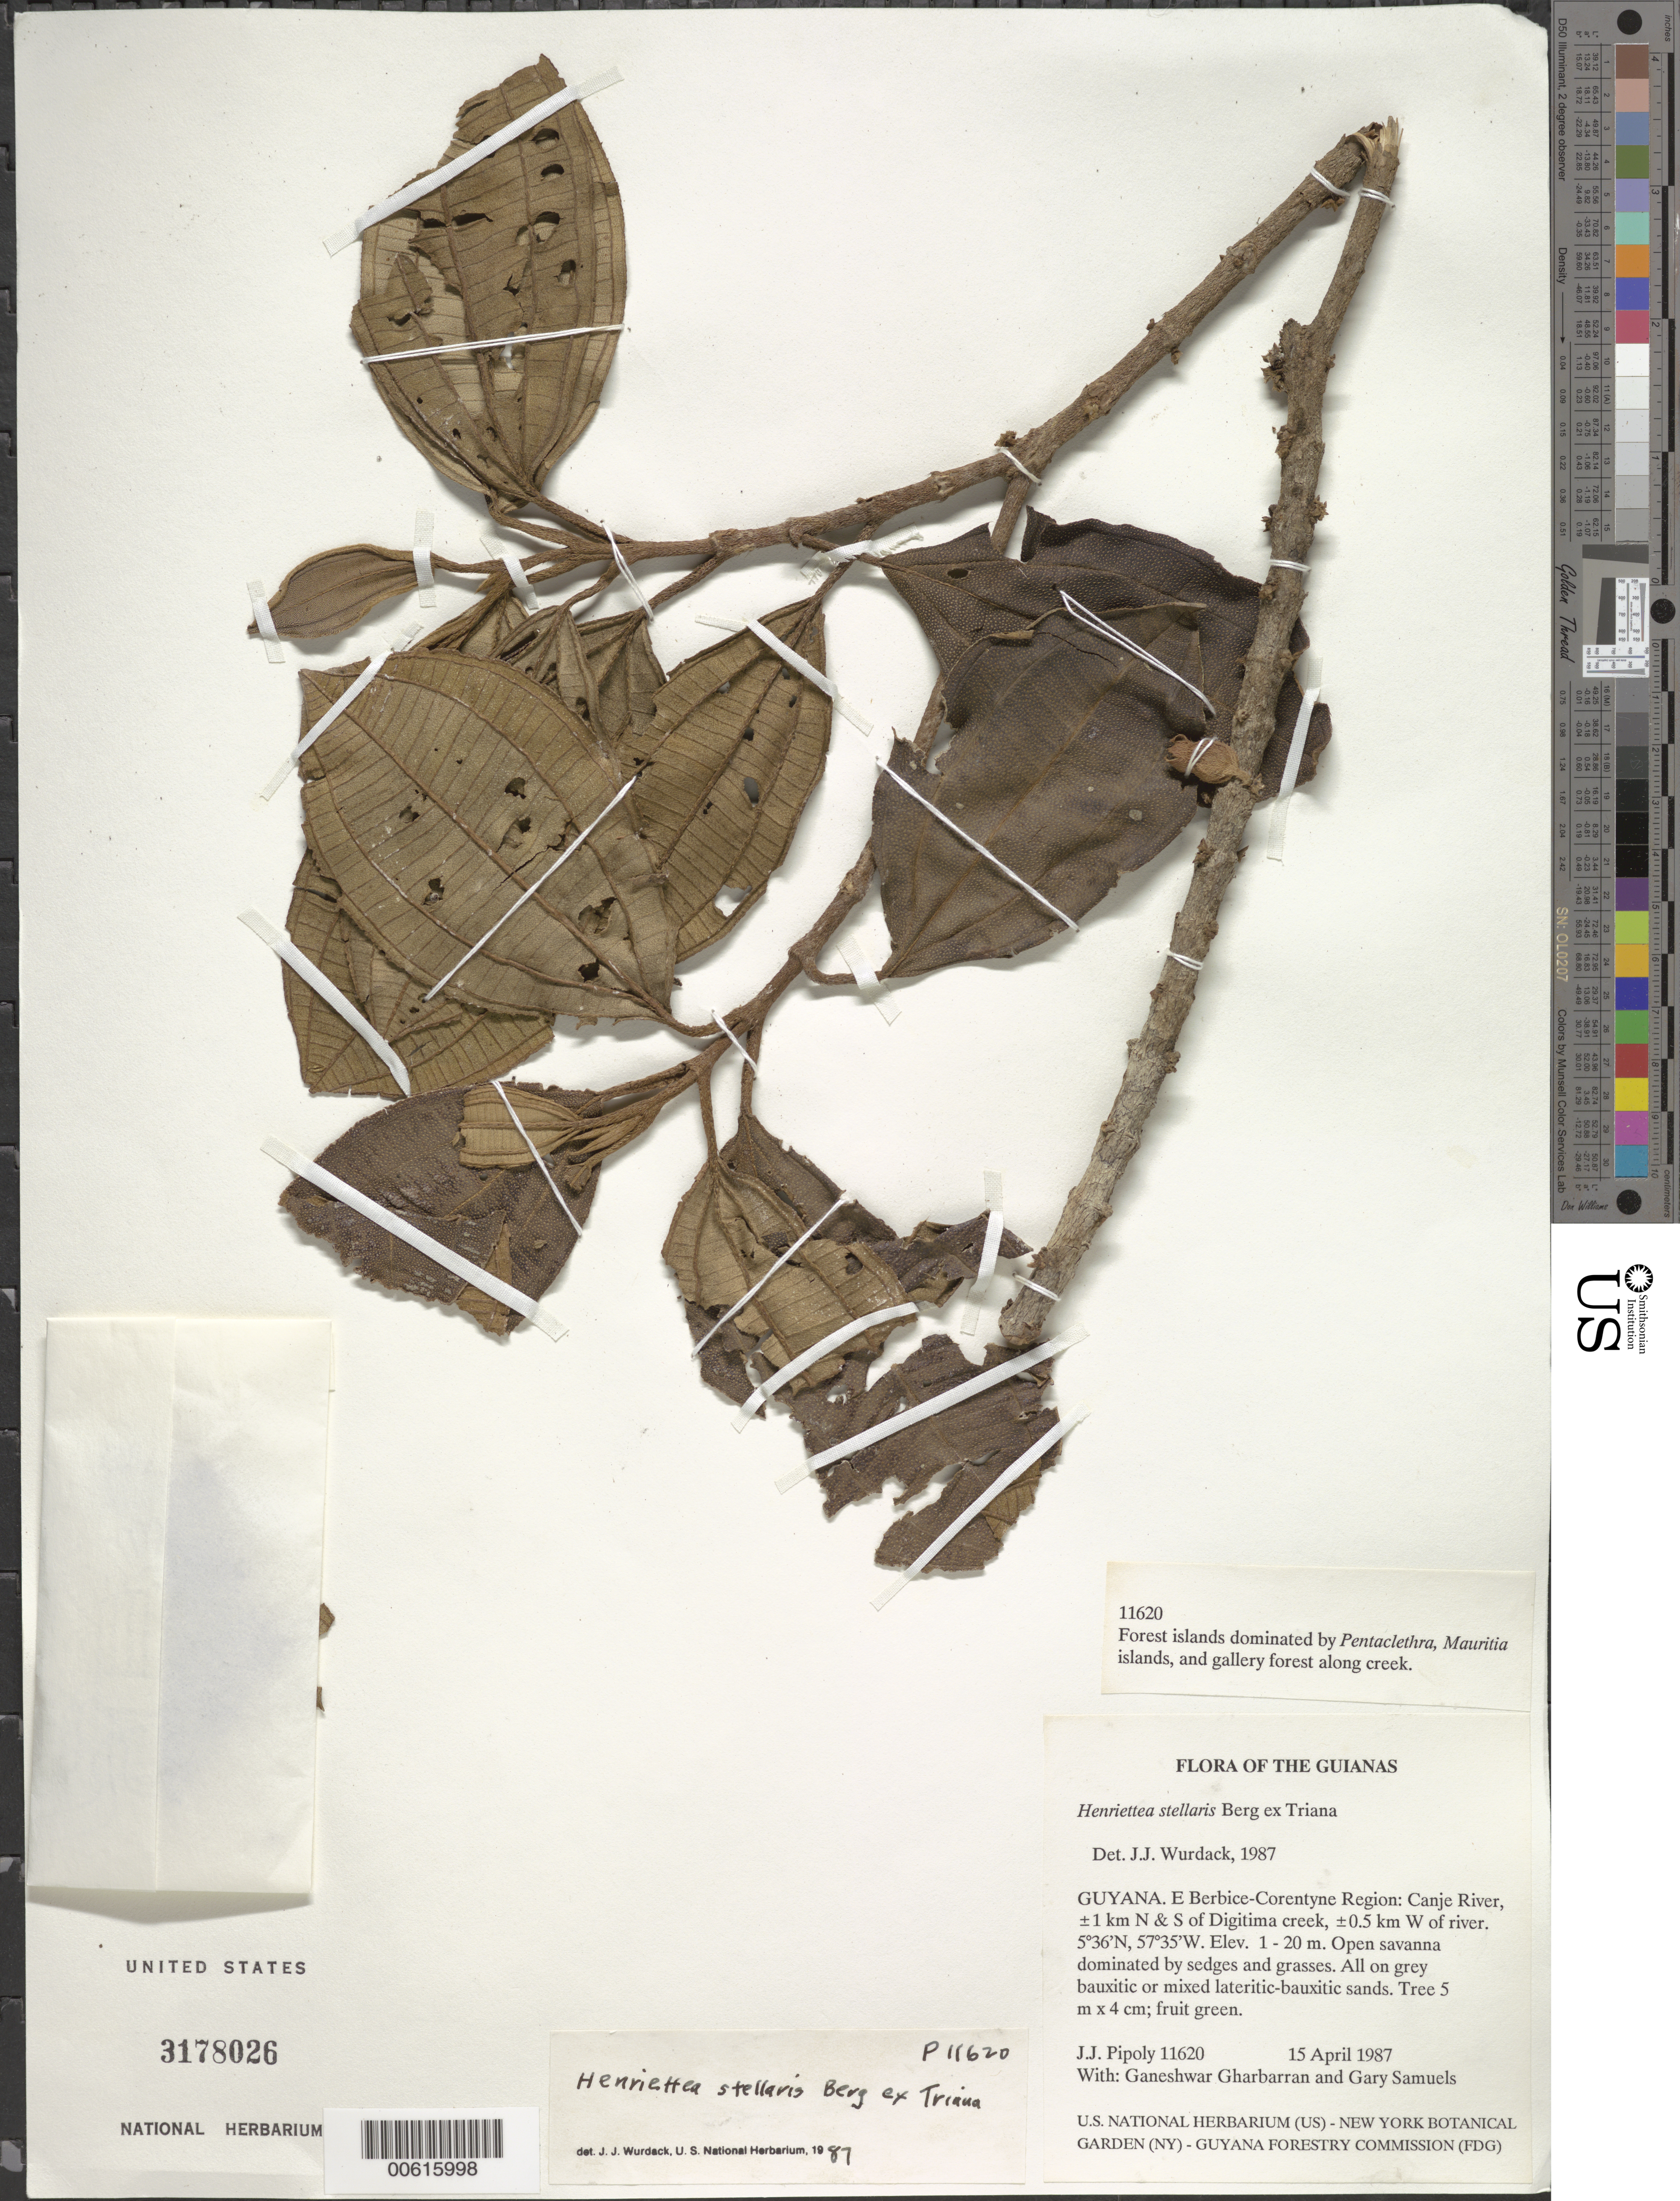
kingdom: Plantae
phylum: Tracheophyta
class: Magnoliopsida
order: Myrtales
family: Melastomataceae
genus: Henriettea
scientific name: Henriettea stellaris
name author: O. Berg ex Triana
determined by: Wurdack, John J., (US), US (UNITED STATES)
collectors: J. J. Pipoly, G. Gharbarran & G. Samuels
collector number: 11620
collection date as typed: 15 April 1987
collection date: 1987-04-15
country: Guyana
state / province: E. Berbice-Corentyne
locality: Canje River, ±1 km N & S of Digitima creek, ±0.5 km W of river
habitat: Open savanna dominated by sedges and grasses. All on grey bauxitic or mixed lateritic-bauxitic sands. Forest islands dominated by Pentaclethra, Mauritia islands, and gallery forest along creek.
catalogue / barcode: US 3178026